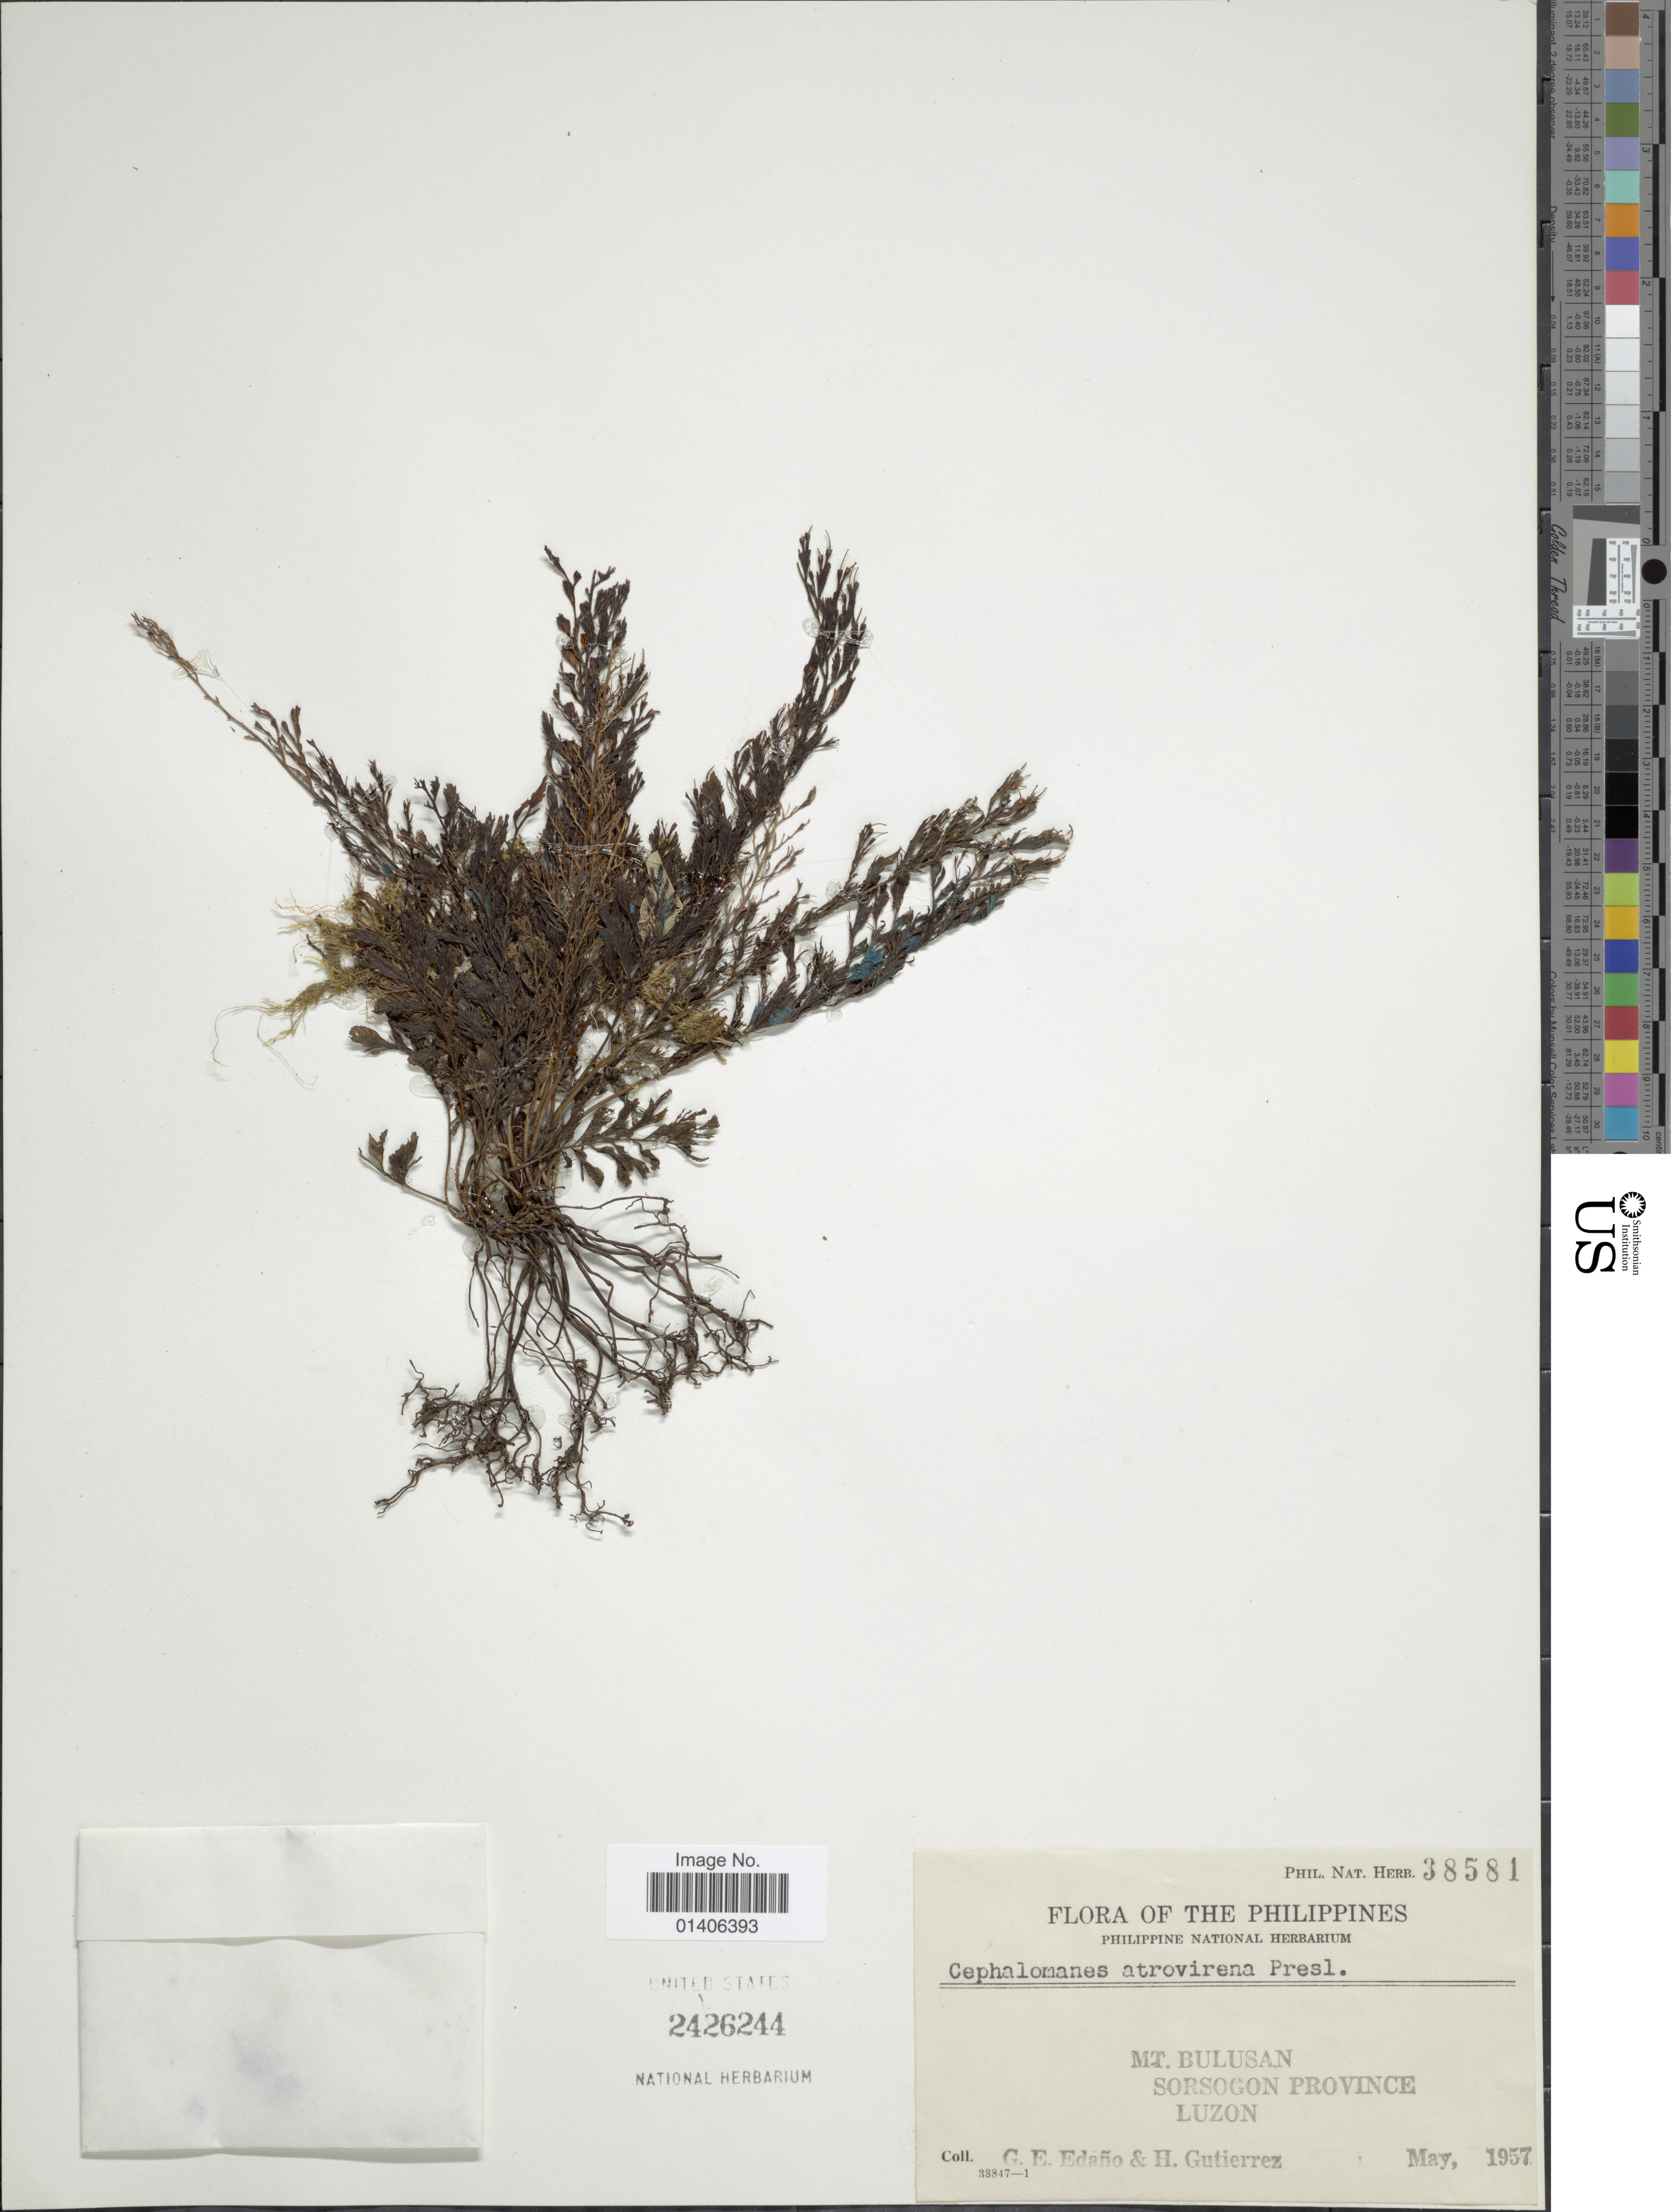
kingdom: Plantae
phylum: Tracheophyta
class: Polypodiopsida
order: Hymenophyllales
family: Hymenophyllaceae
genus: Cephalomanes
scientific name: Cephalomanes atrovirens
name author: C. Presl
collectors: G. E. Edaño & H. Gutierrez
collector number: Phil. Nat. Herb. 38581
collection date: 1957-05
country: Philippines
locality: Mt Bulusan, Sorsogon Province, Luzon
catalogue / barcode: US 2426244